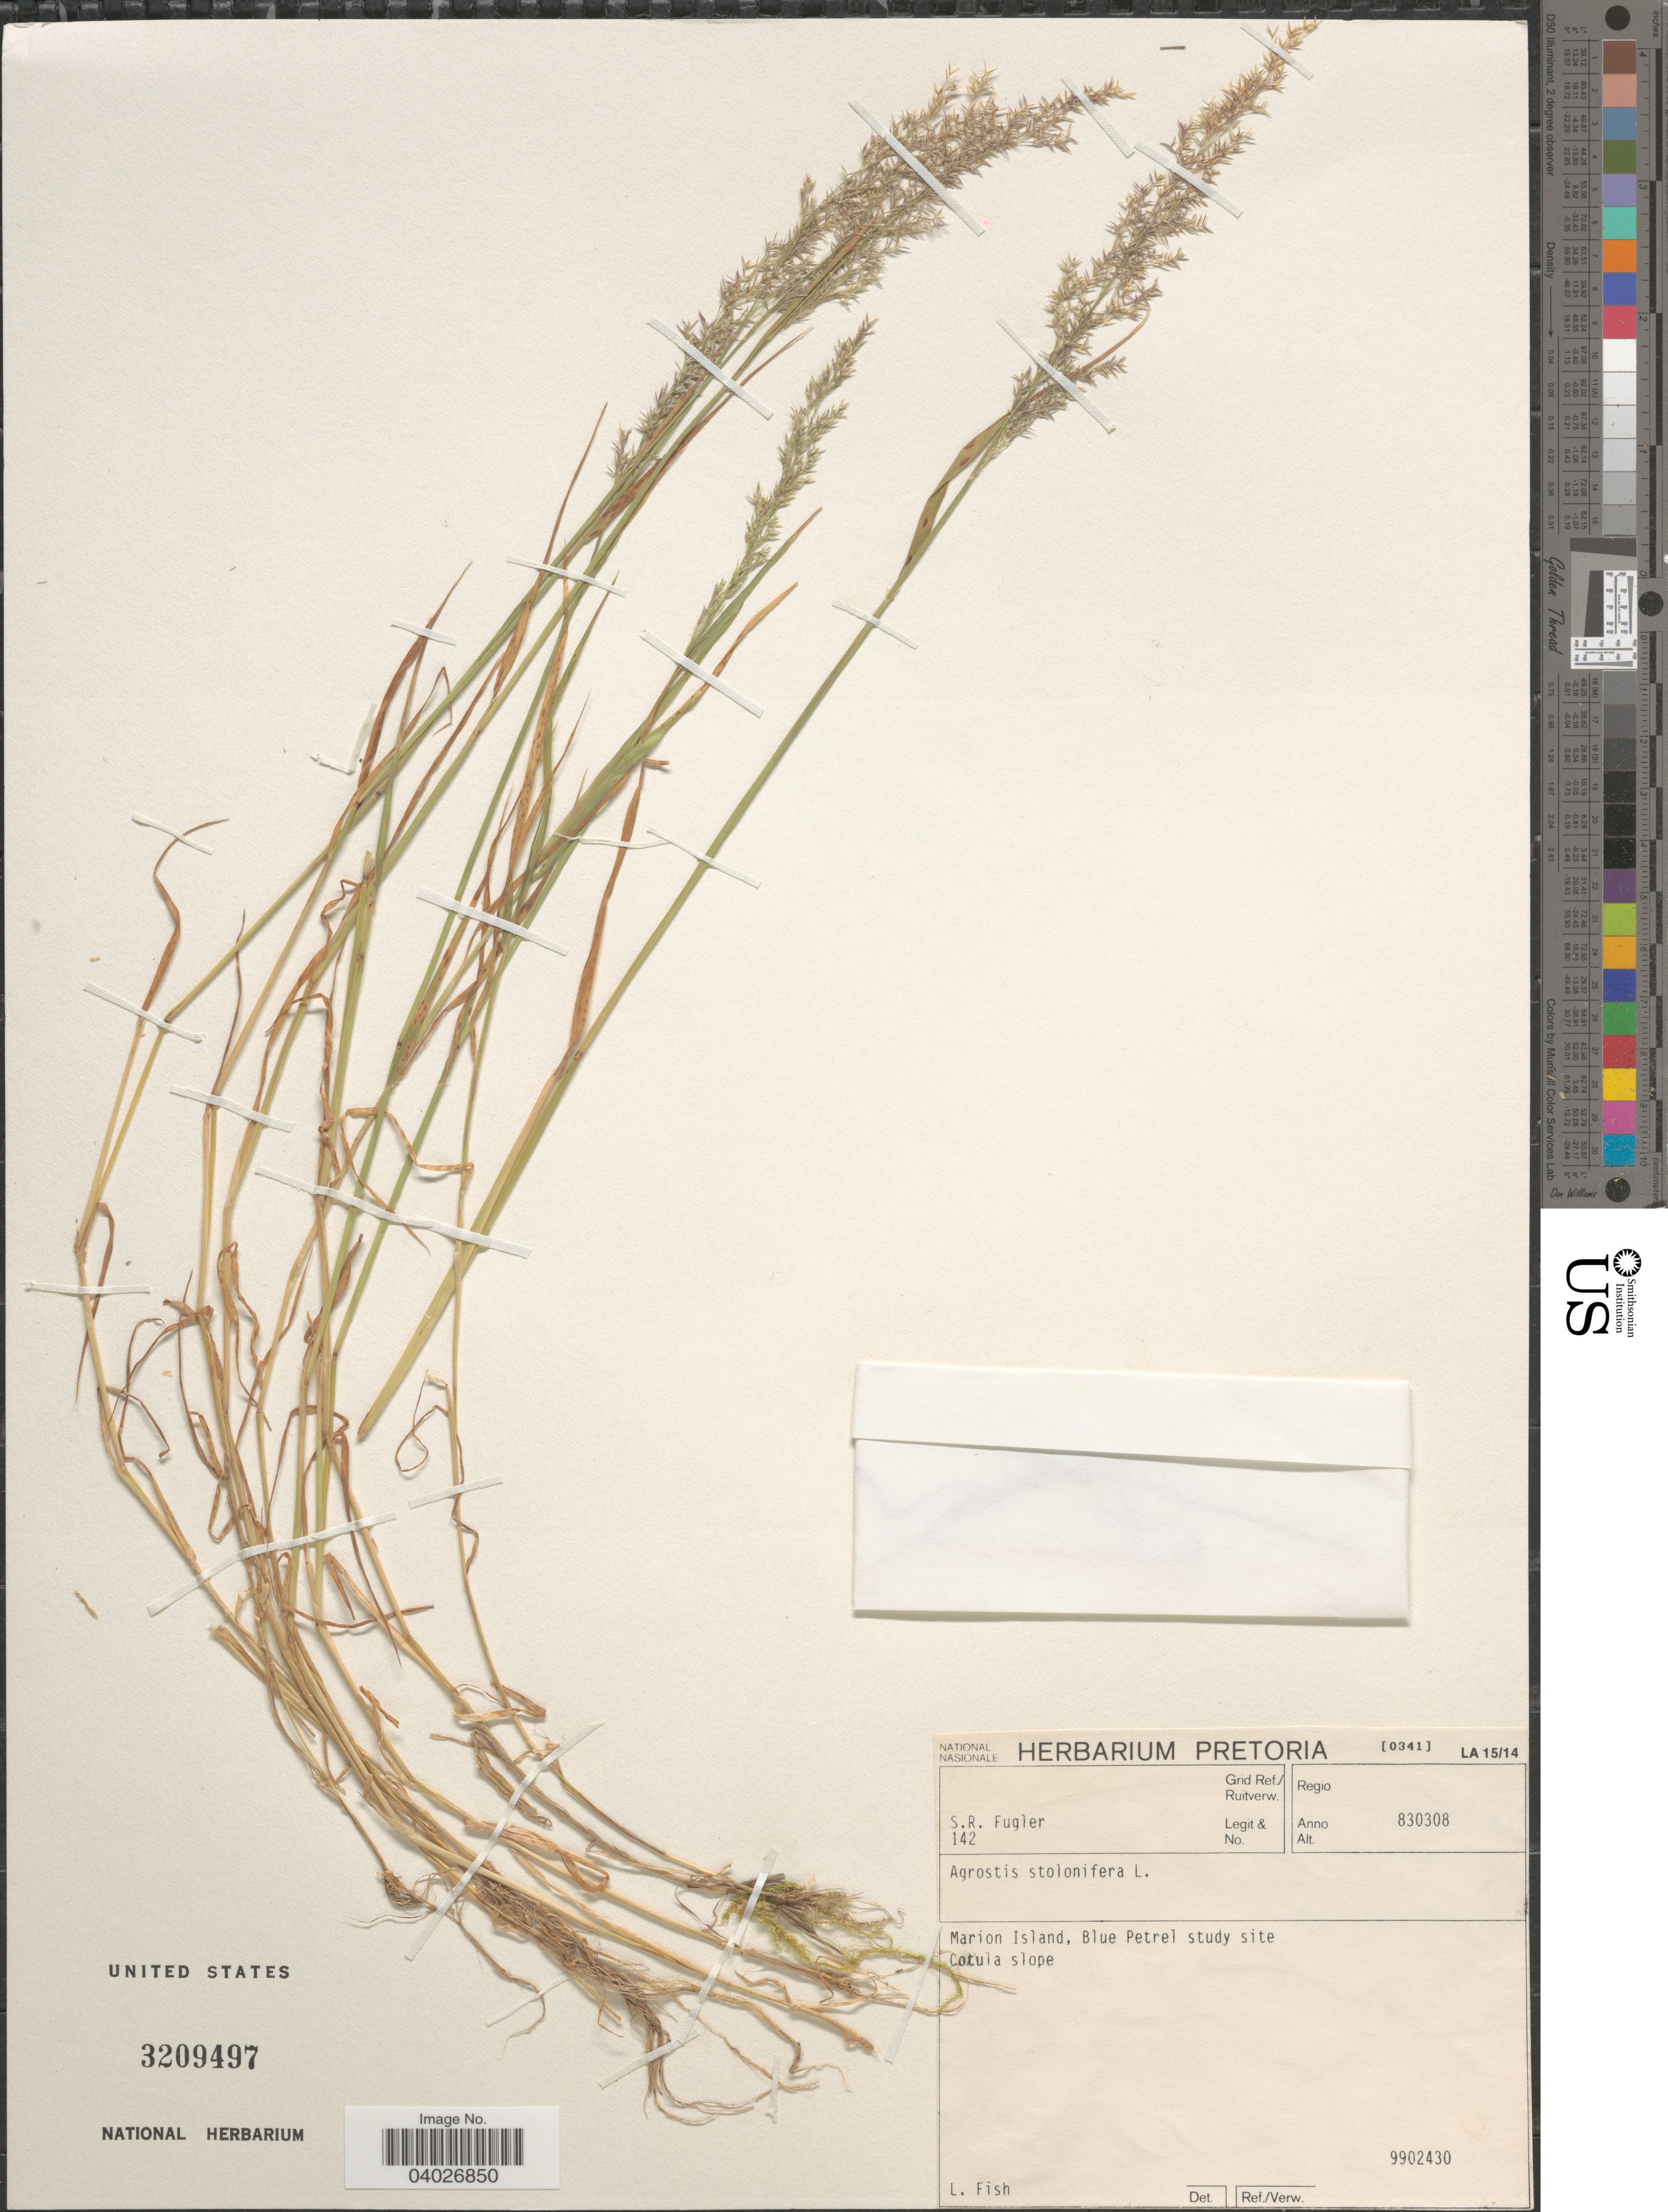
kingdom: Plantae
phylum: Tracheophyta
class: Liliopsida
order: Poales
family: Poaceae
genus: Agrostis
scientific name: Agrostis stolonifera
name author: L.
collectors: S. Fugler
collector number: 142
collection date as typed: Transcribed d/m/y: 8/3/83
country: South Africa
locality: Marion Island, Blue Petrel study site.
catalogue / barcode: US 3209497